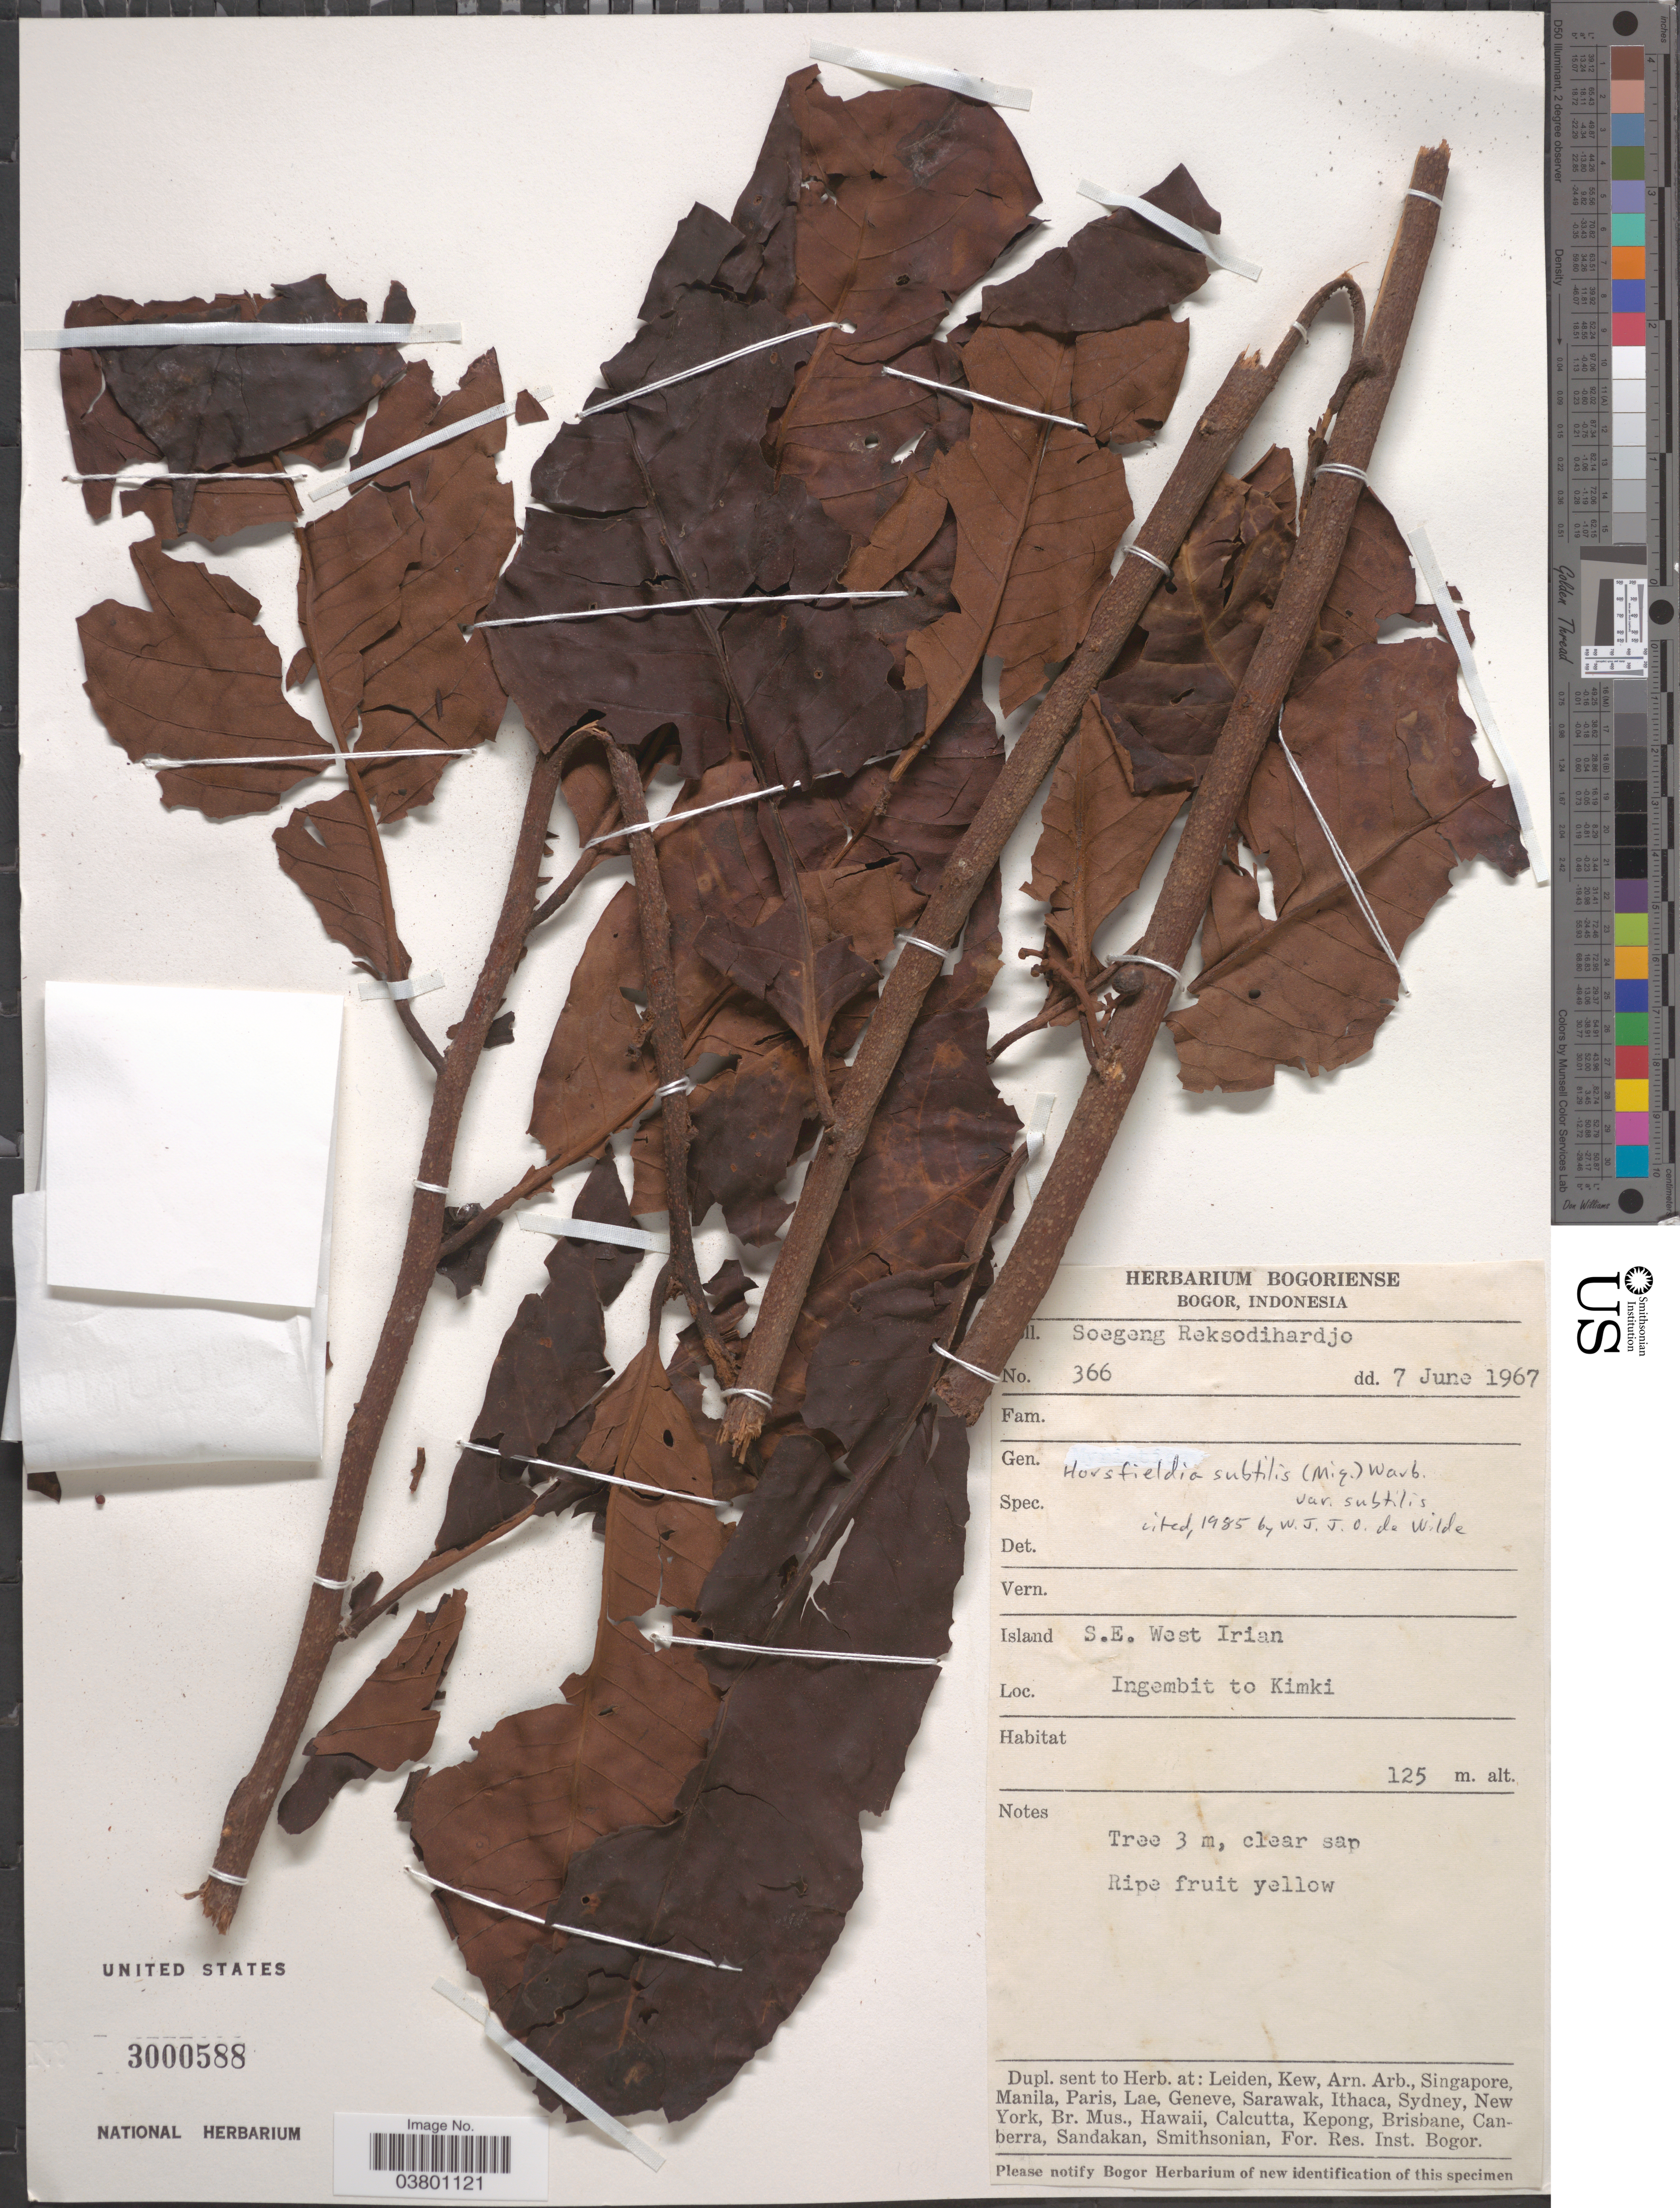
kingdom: Plantae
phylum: Tracheophyta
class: Magnoliopsida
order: Magnoliales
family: Myristicaceae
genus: Horsfieldia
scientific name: Horsfieldia subtilis var. subtilis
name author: Warb.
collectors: S. Reksodihardjo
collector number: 366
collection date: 1967-06-07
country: Indonesia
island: New Guinea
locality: Island S.E. West Irian. Ingembit to Kimki.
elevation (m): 125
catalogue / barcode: US 3000588